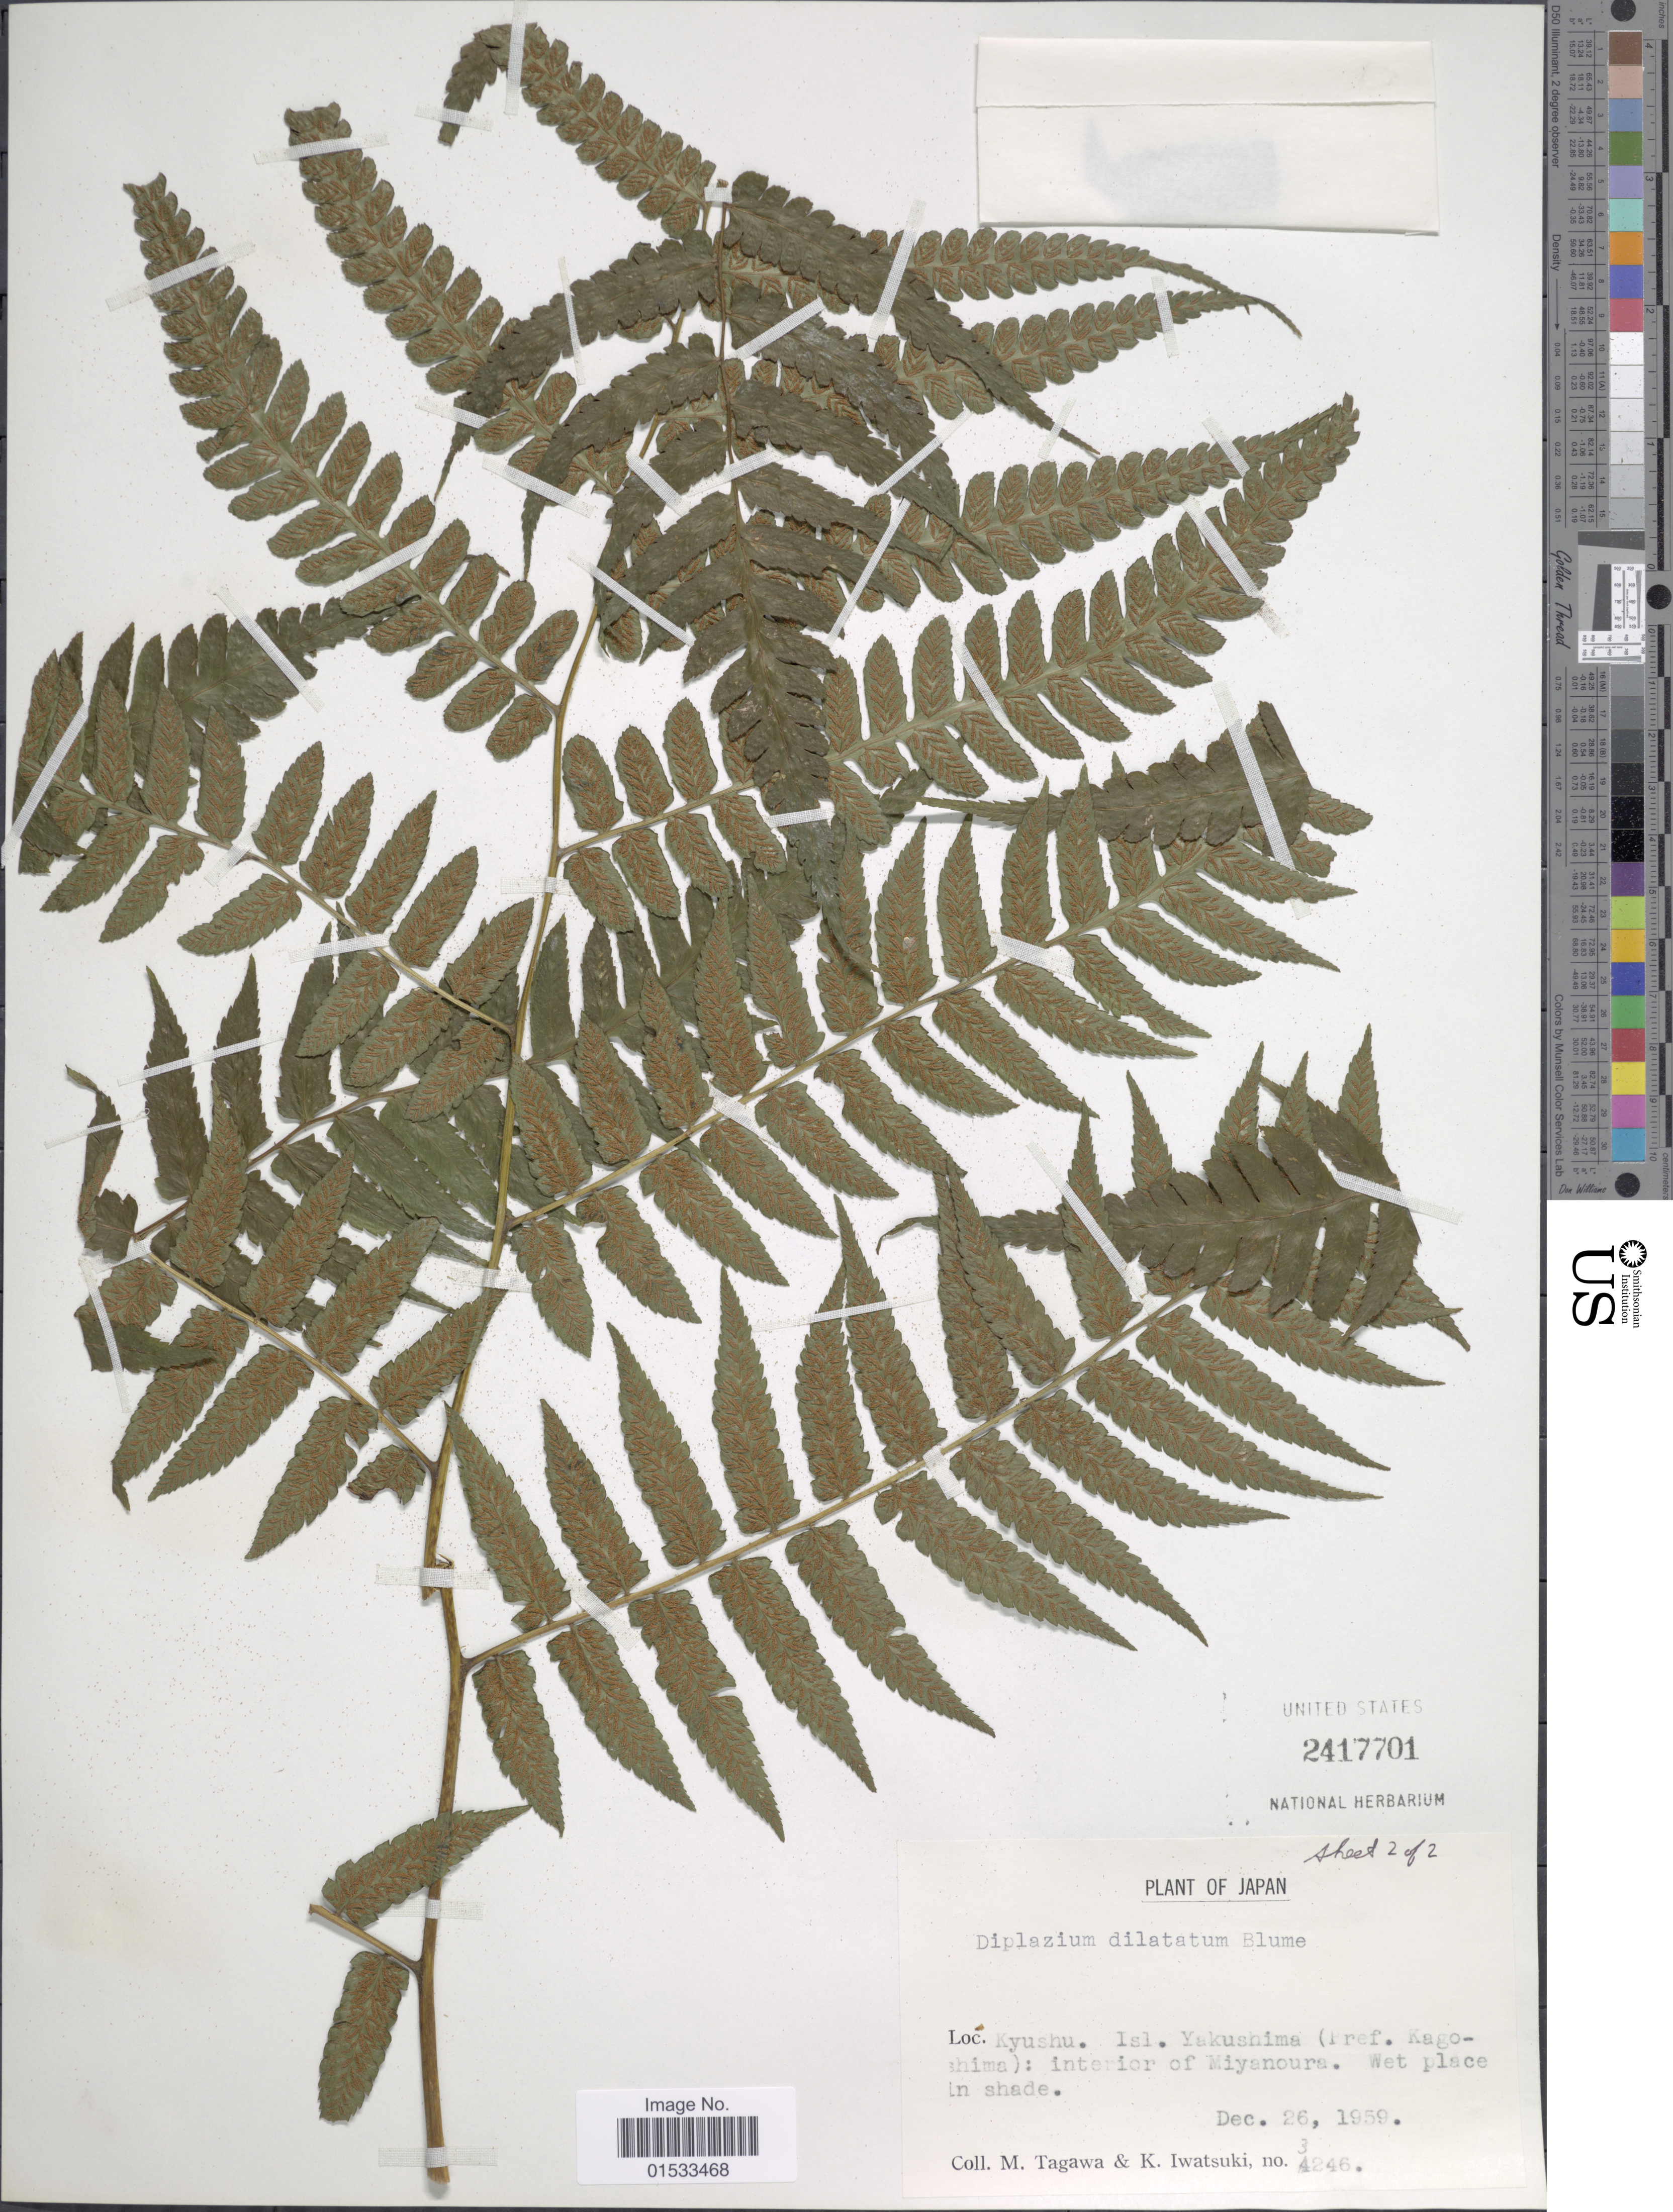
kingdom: Plantae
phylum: Tracheophyta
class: Polypodiopsida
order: Polypodiales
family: Athyriaceae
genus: Diplazium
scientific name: Diplazium dilatatum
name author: Blume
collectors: M. Tagawa & K. Iwatsuki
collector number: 4246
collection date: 1959-12-26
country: Japan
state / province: Kagosima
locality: Kyushu, Isl. Yakushima, interior of Miyanoura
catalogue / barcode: US 2417701